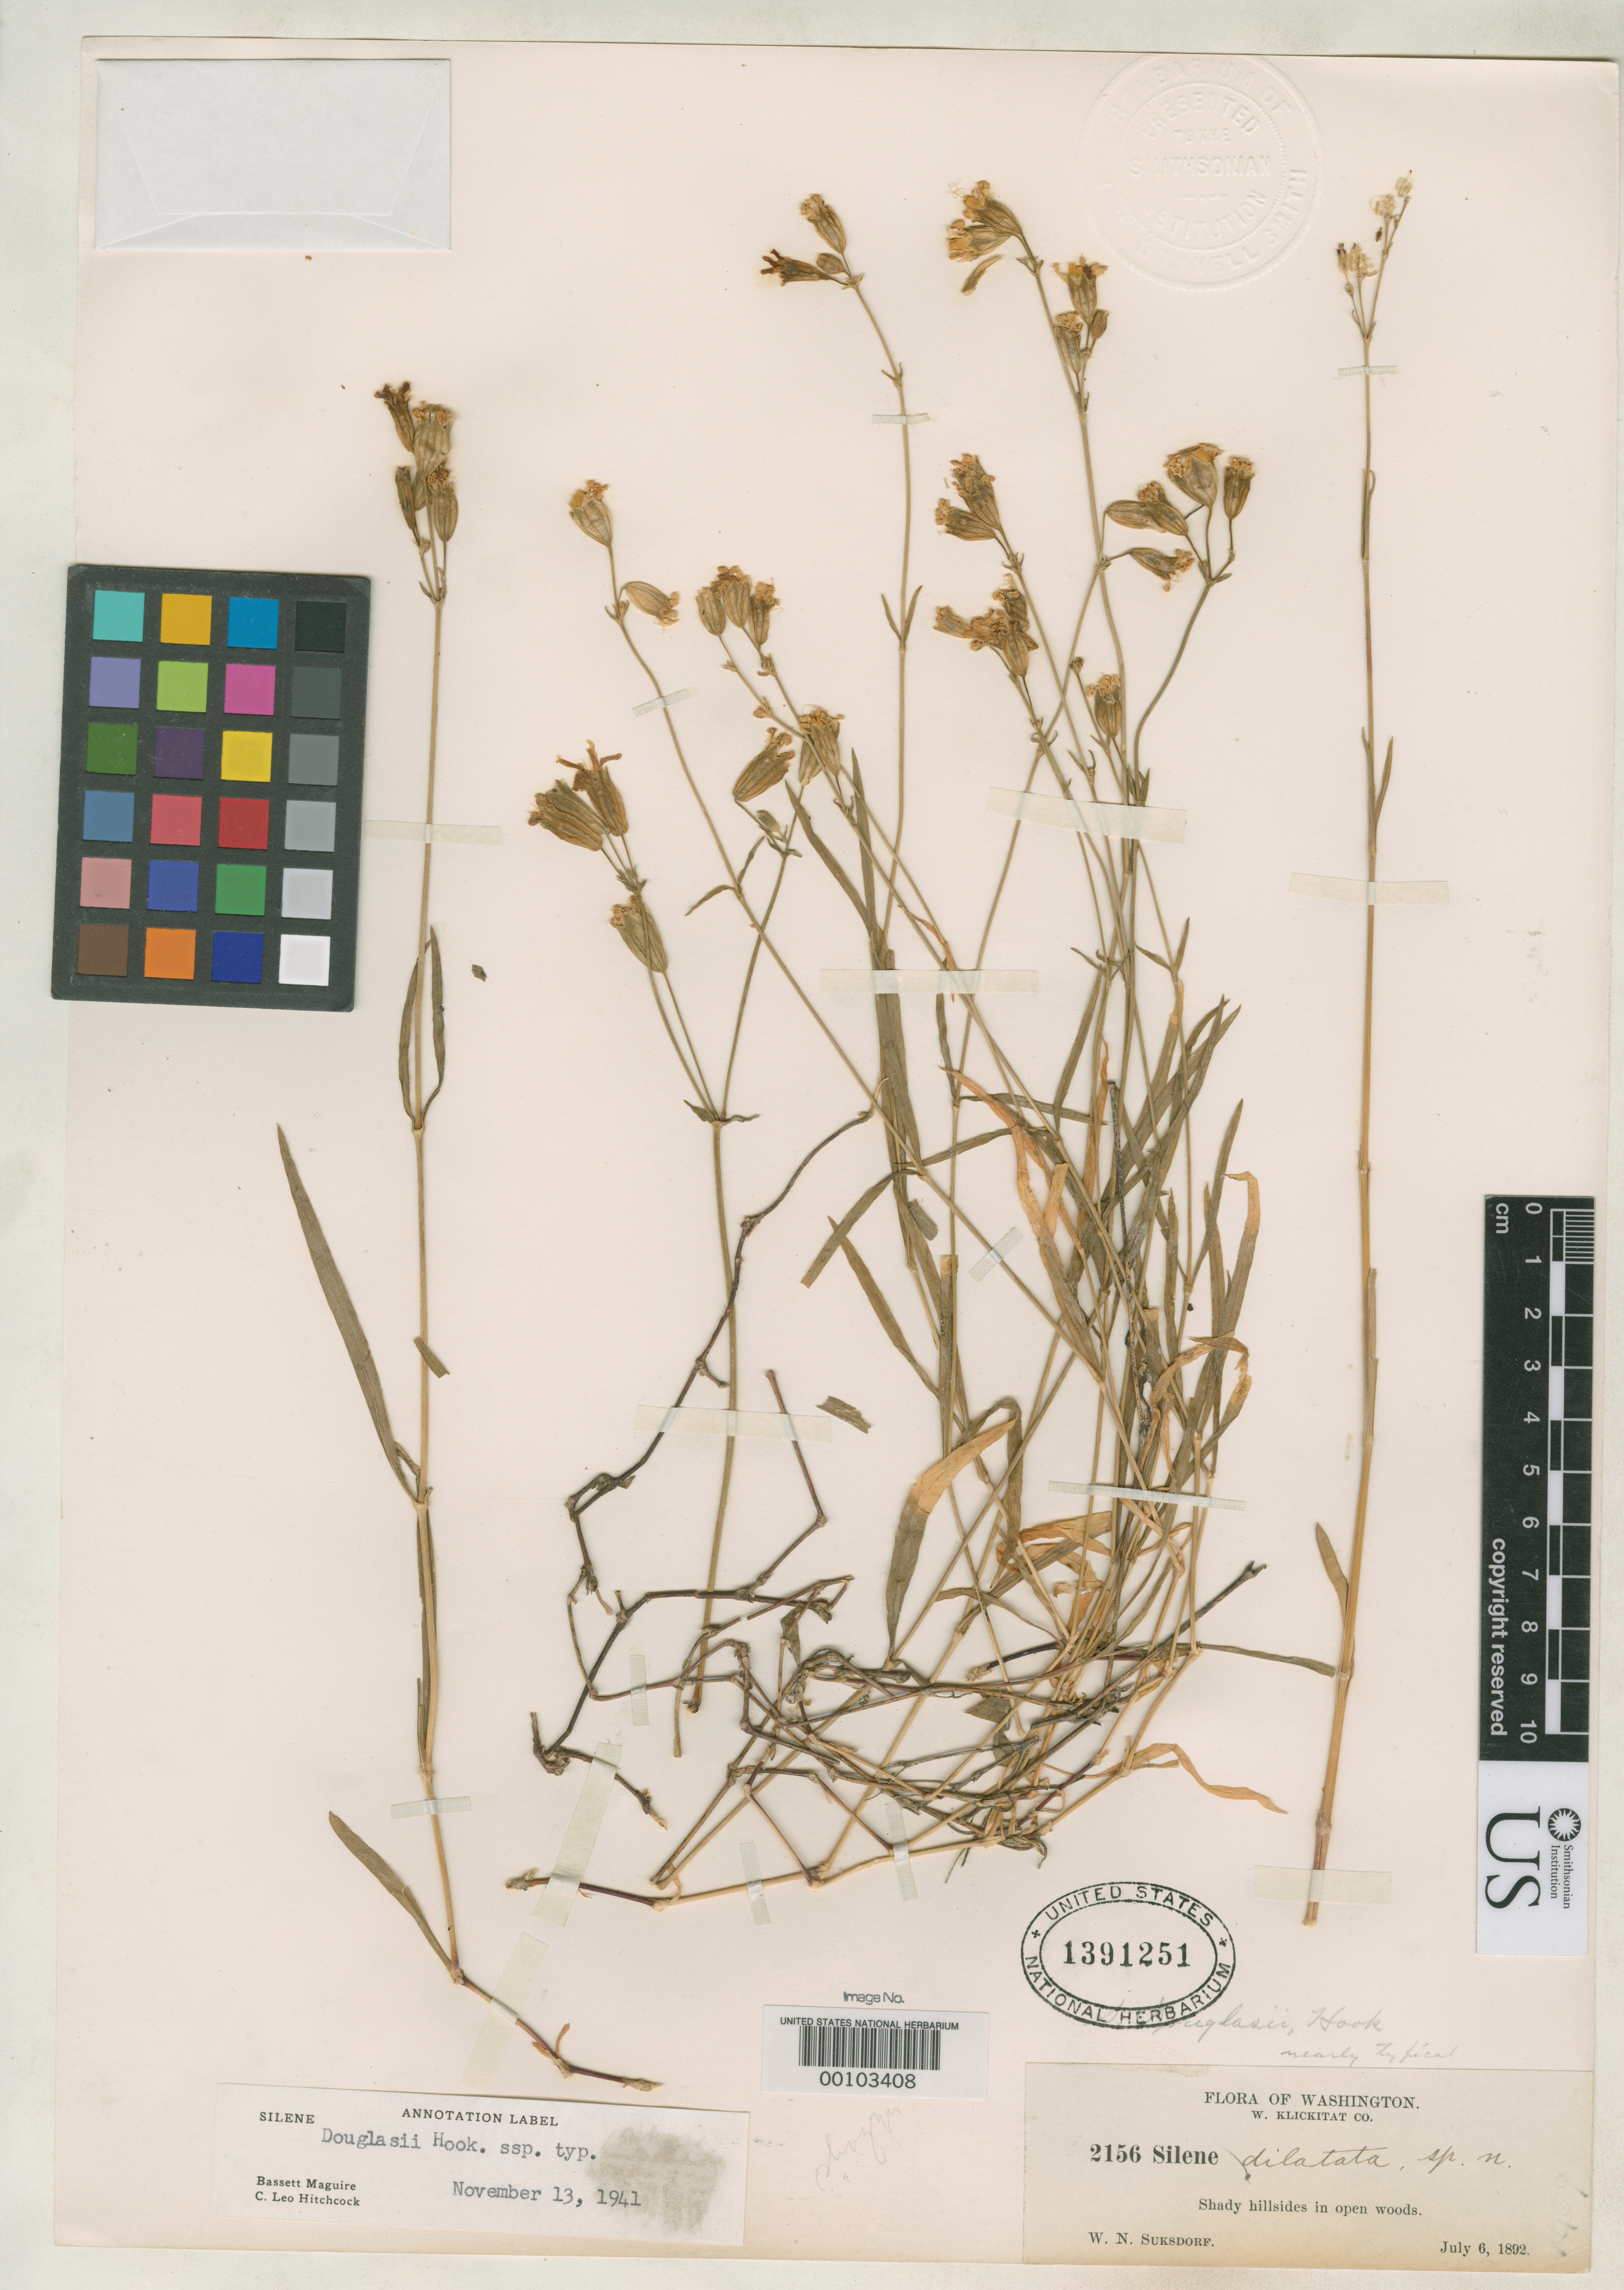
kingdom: Plantae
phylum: Tracheophyta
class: Magnoliopsida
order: Caryophyllales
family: Caryophyllaceae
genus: Silene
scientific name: Silene dilatata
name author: Suksd.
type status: Isotype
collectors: W. N. Suksdorf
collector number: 2156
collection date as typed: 06 Jul 1892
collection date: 1892-07-06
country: United States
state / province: Washington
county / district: Klickitat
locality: Banks of Columbia River.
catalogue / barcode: US 1391251